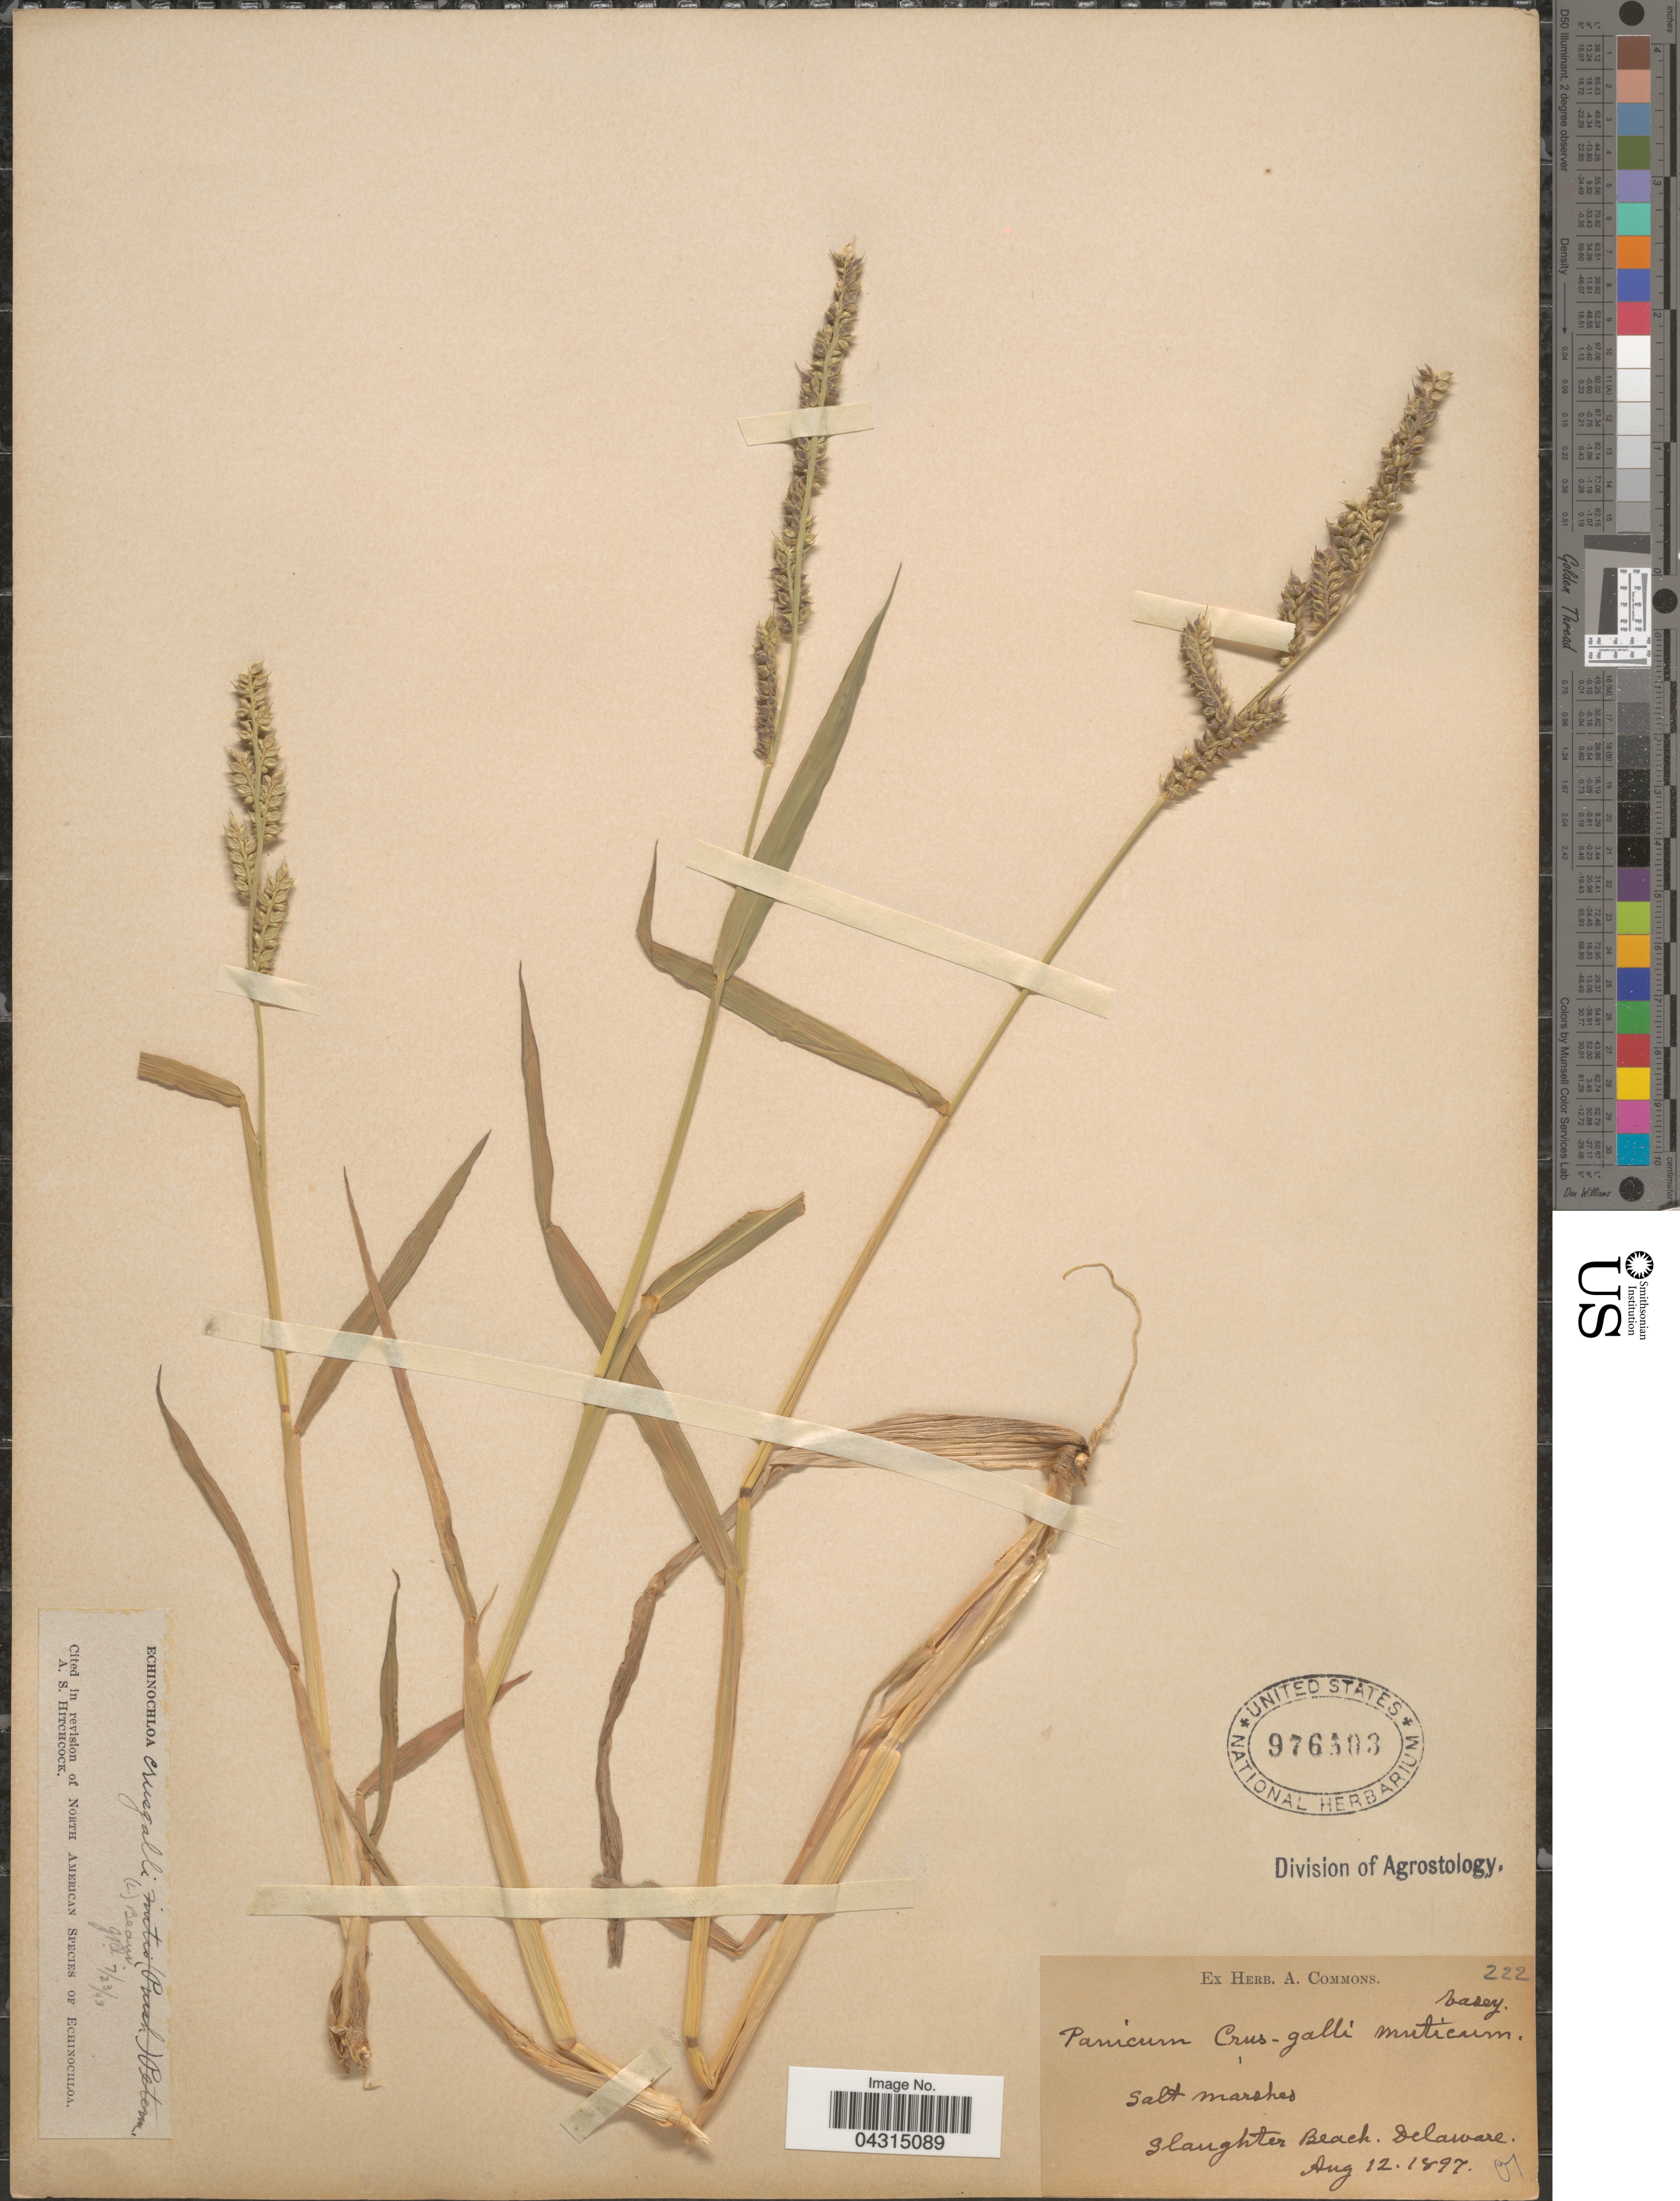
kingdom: Plantae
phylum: Tracheophyta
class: Liliopsida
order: Poales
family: Poaceae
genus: Echinochloa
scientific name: Echinochloa crus-galli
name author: (L.) P. Beauv.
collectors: ex herb. A. Commons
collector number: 222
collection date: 1897-08-12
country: United States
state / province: Delaware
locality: Slaughter Beach.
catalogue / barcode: US 976503